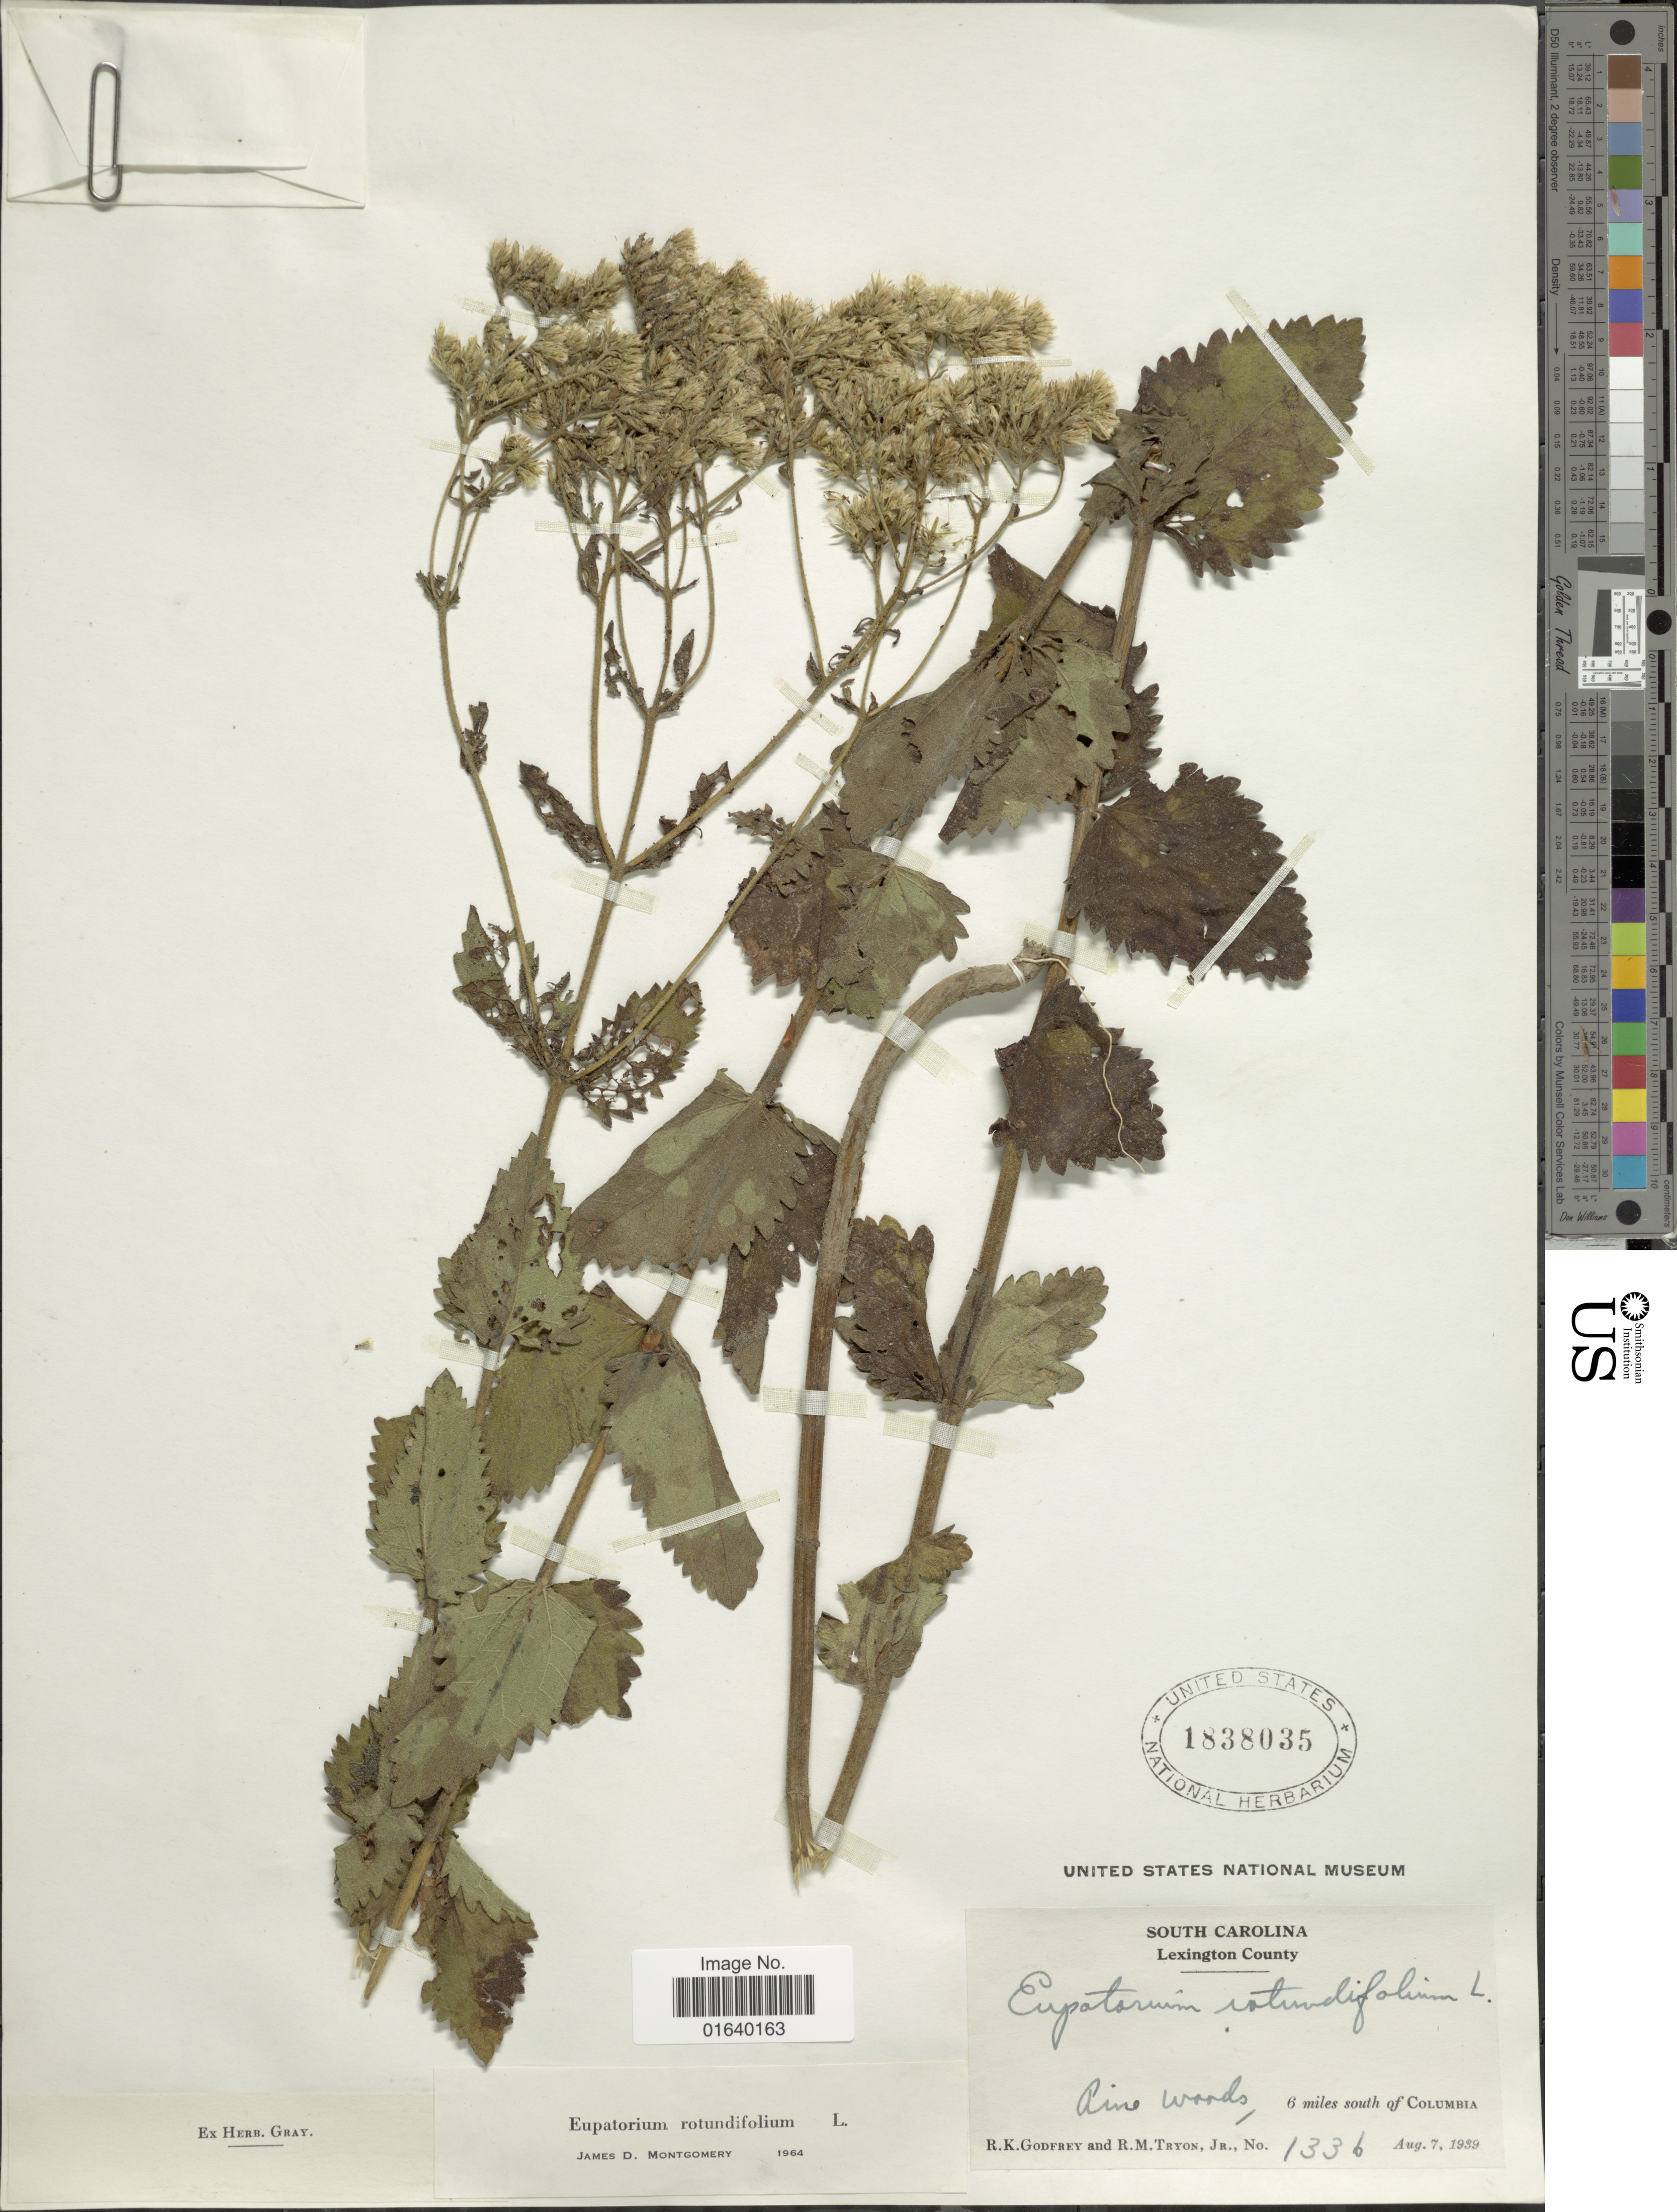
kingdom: Plantae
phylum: Tracheophyta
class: Magnoliopsida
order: Asterales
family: Asteraceae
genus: Eupatorium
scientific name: Eupatorium rotundifolium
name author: L.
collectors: R. K. Godfrey & R. M. Tryon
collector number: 1336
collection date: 1939-08-07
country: United States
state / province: South Carolina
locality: Lexington County, Pine woods, 6 miles south of Columbia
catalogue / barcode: US 1838035